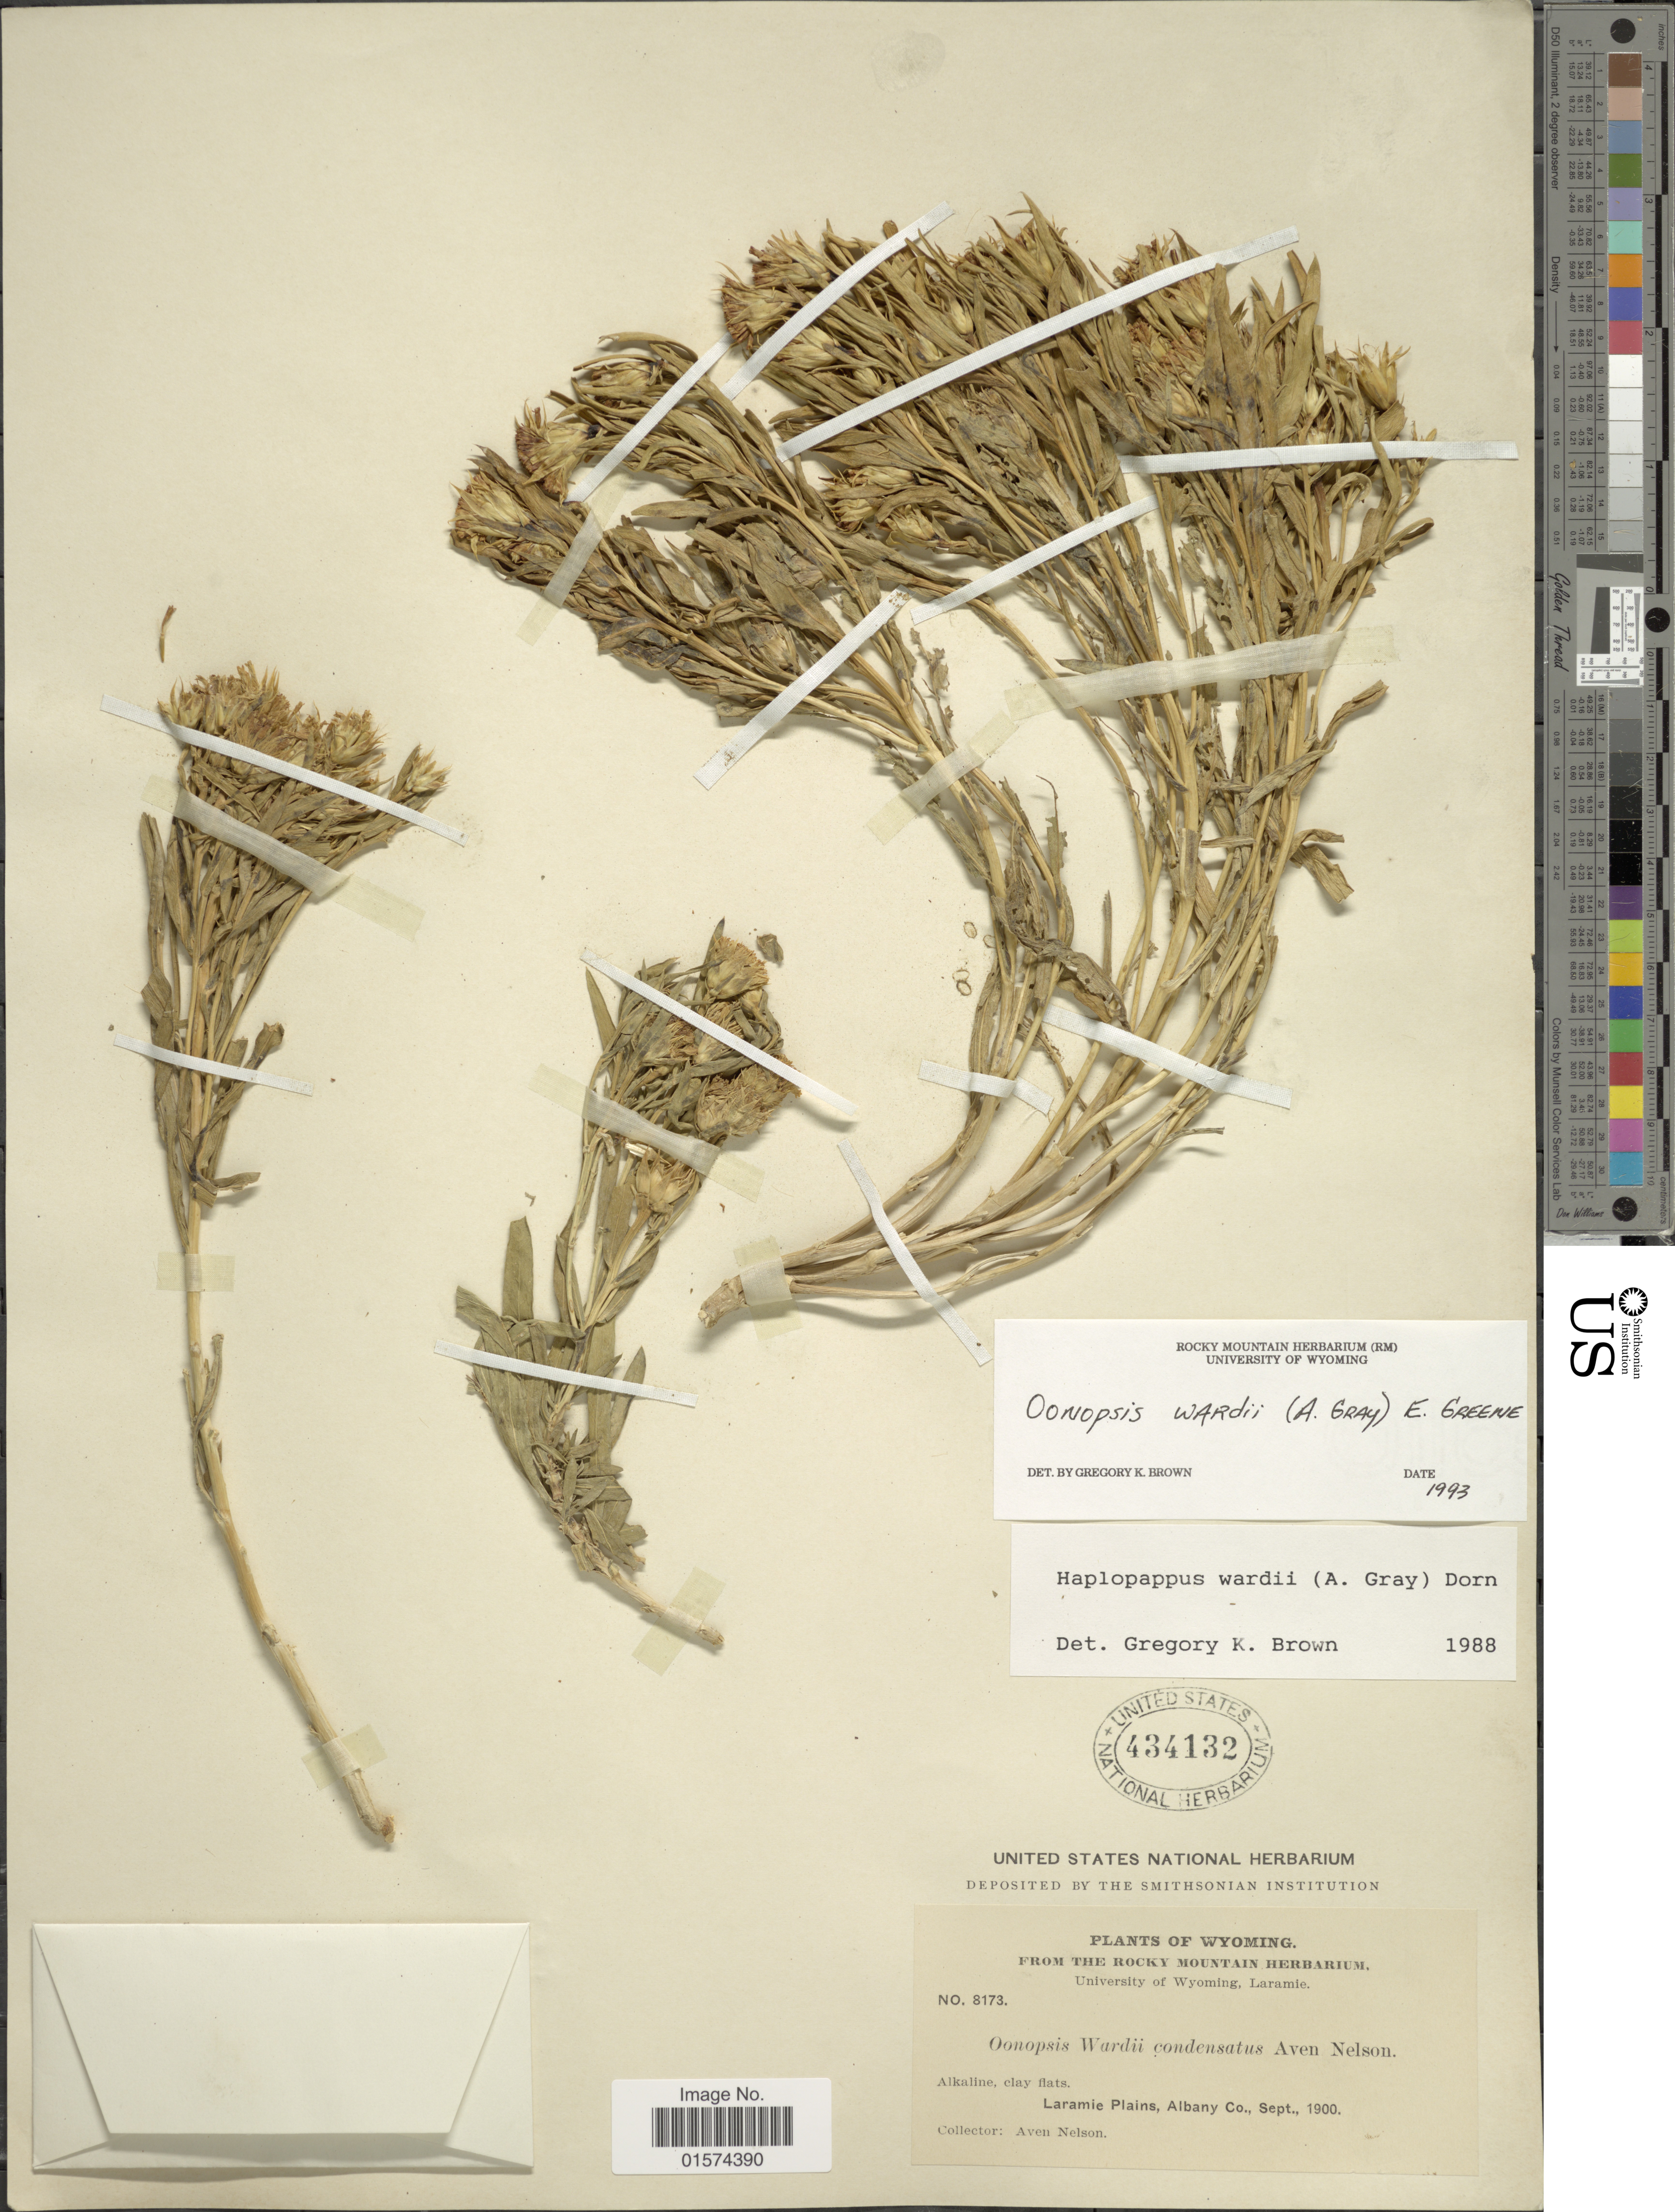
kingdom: Plantae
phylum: Tracheophyta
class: Magnoliopsida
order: Asterales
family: Asteraceae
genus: Oonopsis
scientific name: Oonopsis wardii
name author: (A. Gray) Greene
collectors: A. Nelson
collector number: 8173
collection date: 1900-09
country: United States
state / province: Wyoming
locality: Alkaline, clay flats, Laramie Plains, Albany Co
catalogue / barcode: US 434132